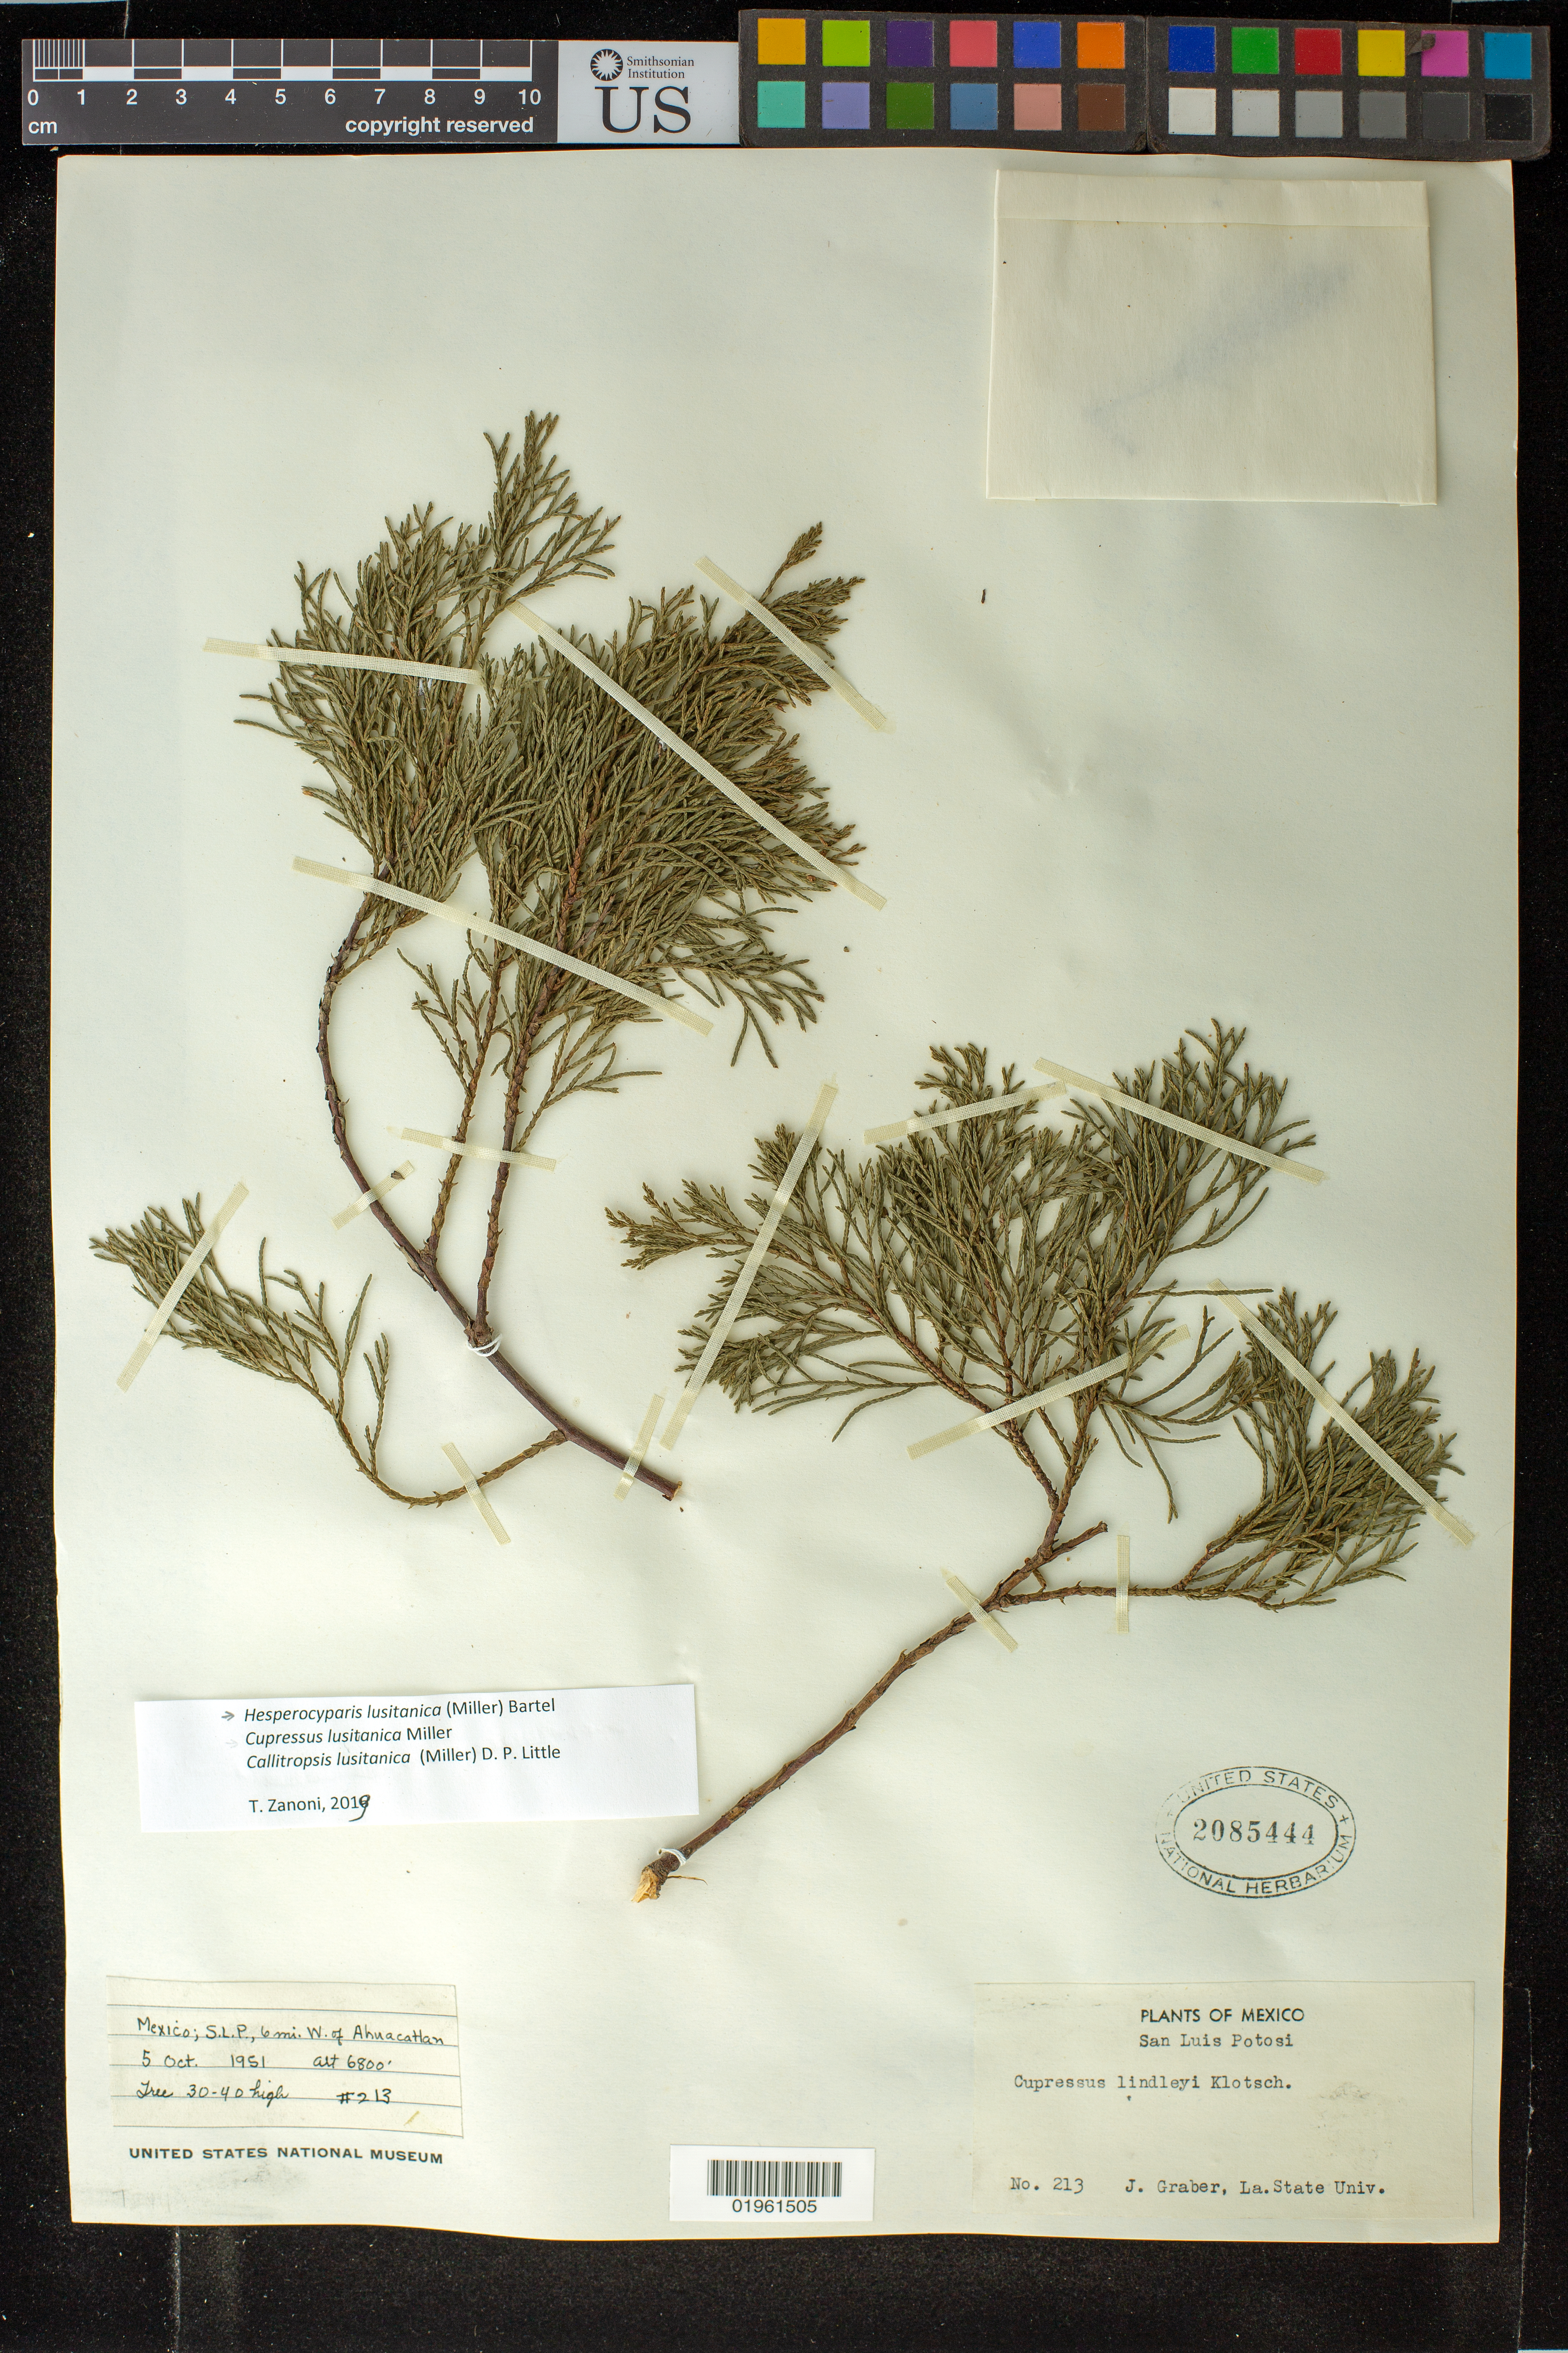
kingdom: Plantae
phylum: Tracheophyta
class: Pinopsida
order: Pinales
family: Cupressaceae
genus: Hesperocyparis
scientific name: Hesperocyparis lusitanica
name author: (Miller) Bartel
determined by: Zanoni, T. A., (NY), New York Botanical Garden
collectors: J. Graber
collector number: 213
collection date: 1951-10-05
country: Mexico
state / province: San Luis Potosí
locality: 6 mi. W. of Ahuacatlan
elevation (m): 2073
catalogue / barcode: US 2085444